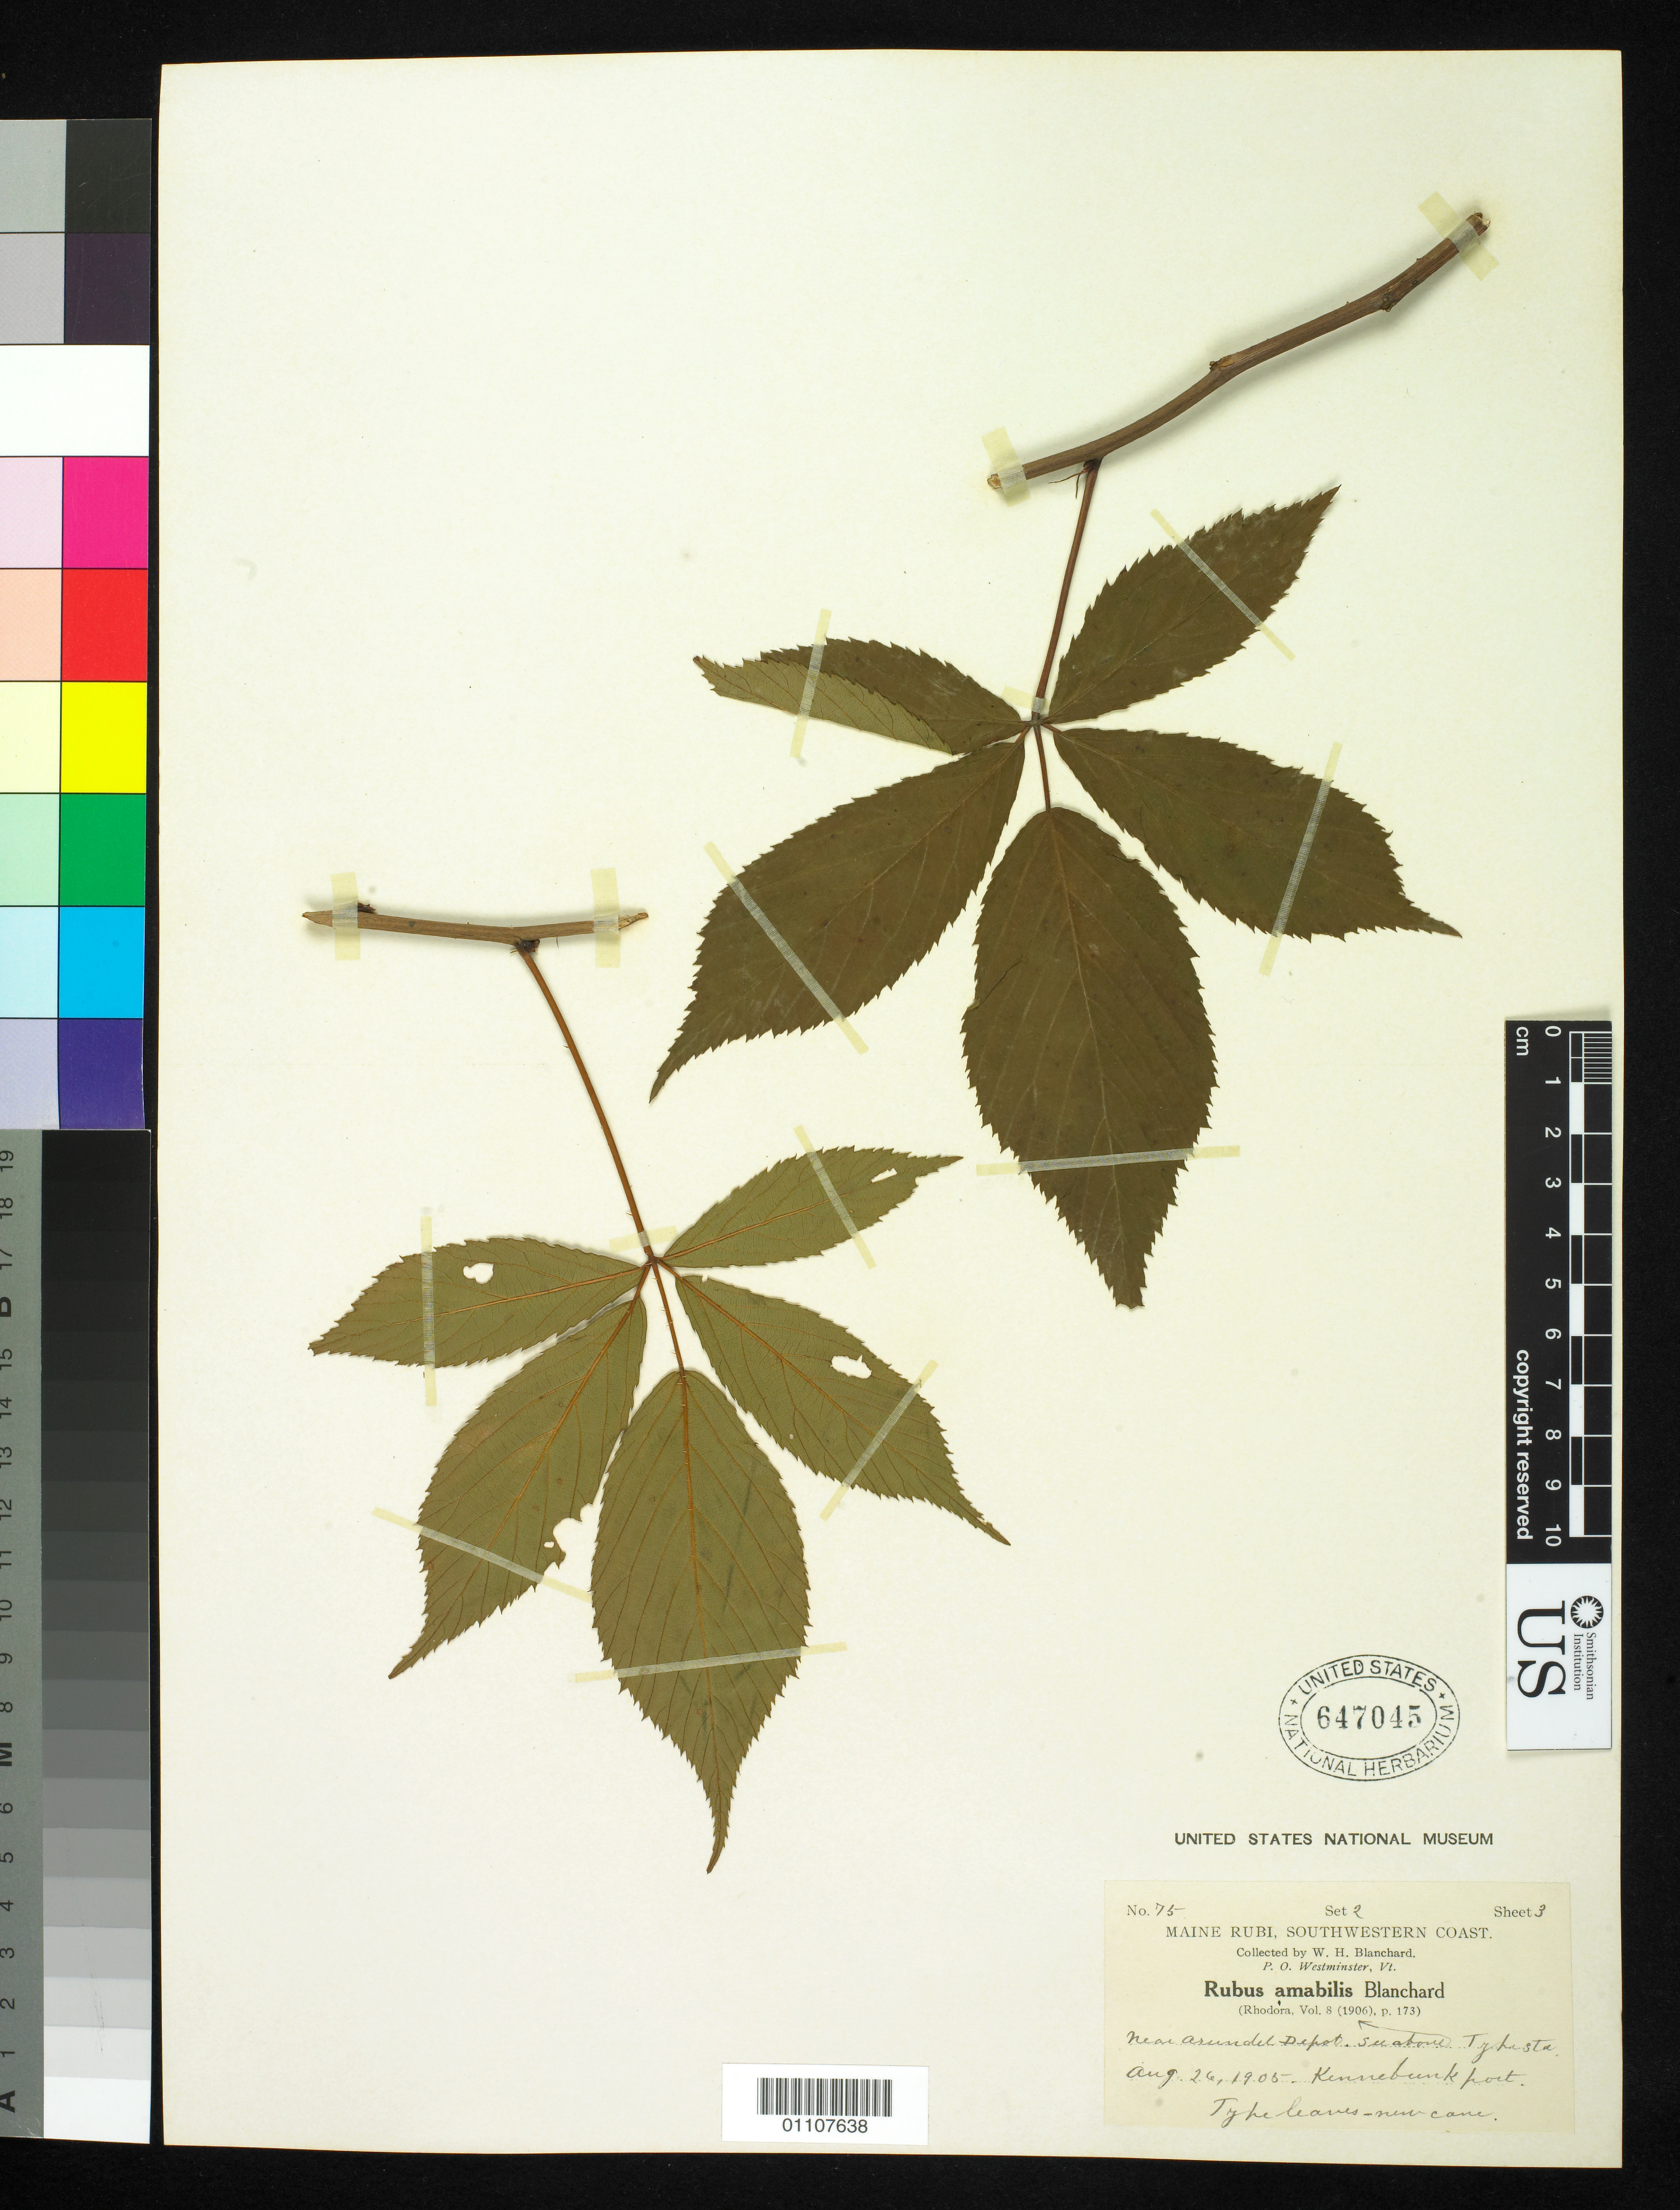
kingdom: Plantae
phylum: Tracheophyta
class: Magnoliopsida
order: Rosales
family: Rosaceae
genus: Rubus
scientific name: Rubus amabilis Blanch., nom. illeg.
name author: Blanch.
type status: Syntype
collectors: W. H. Blanchard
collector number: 75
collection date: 1905-08-26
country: United States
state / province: Maine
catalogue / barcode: US 647045